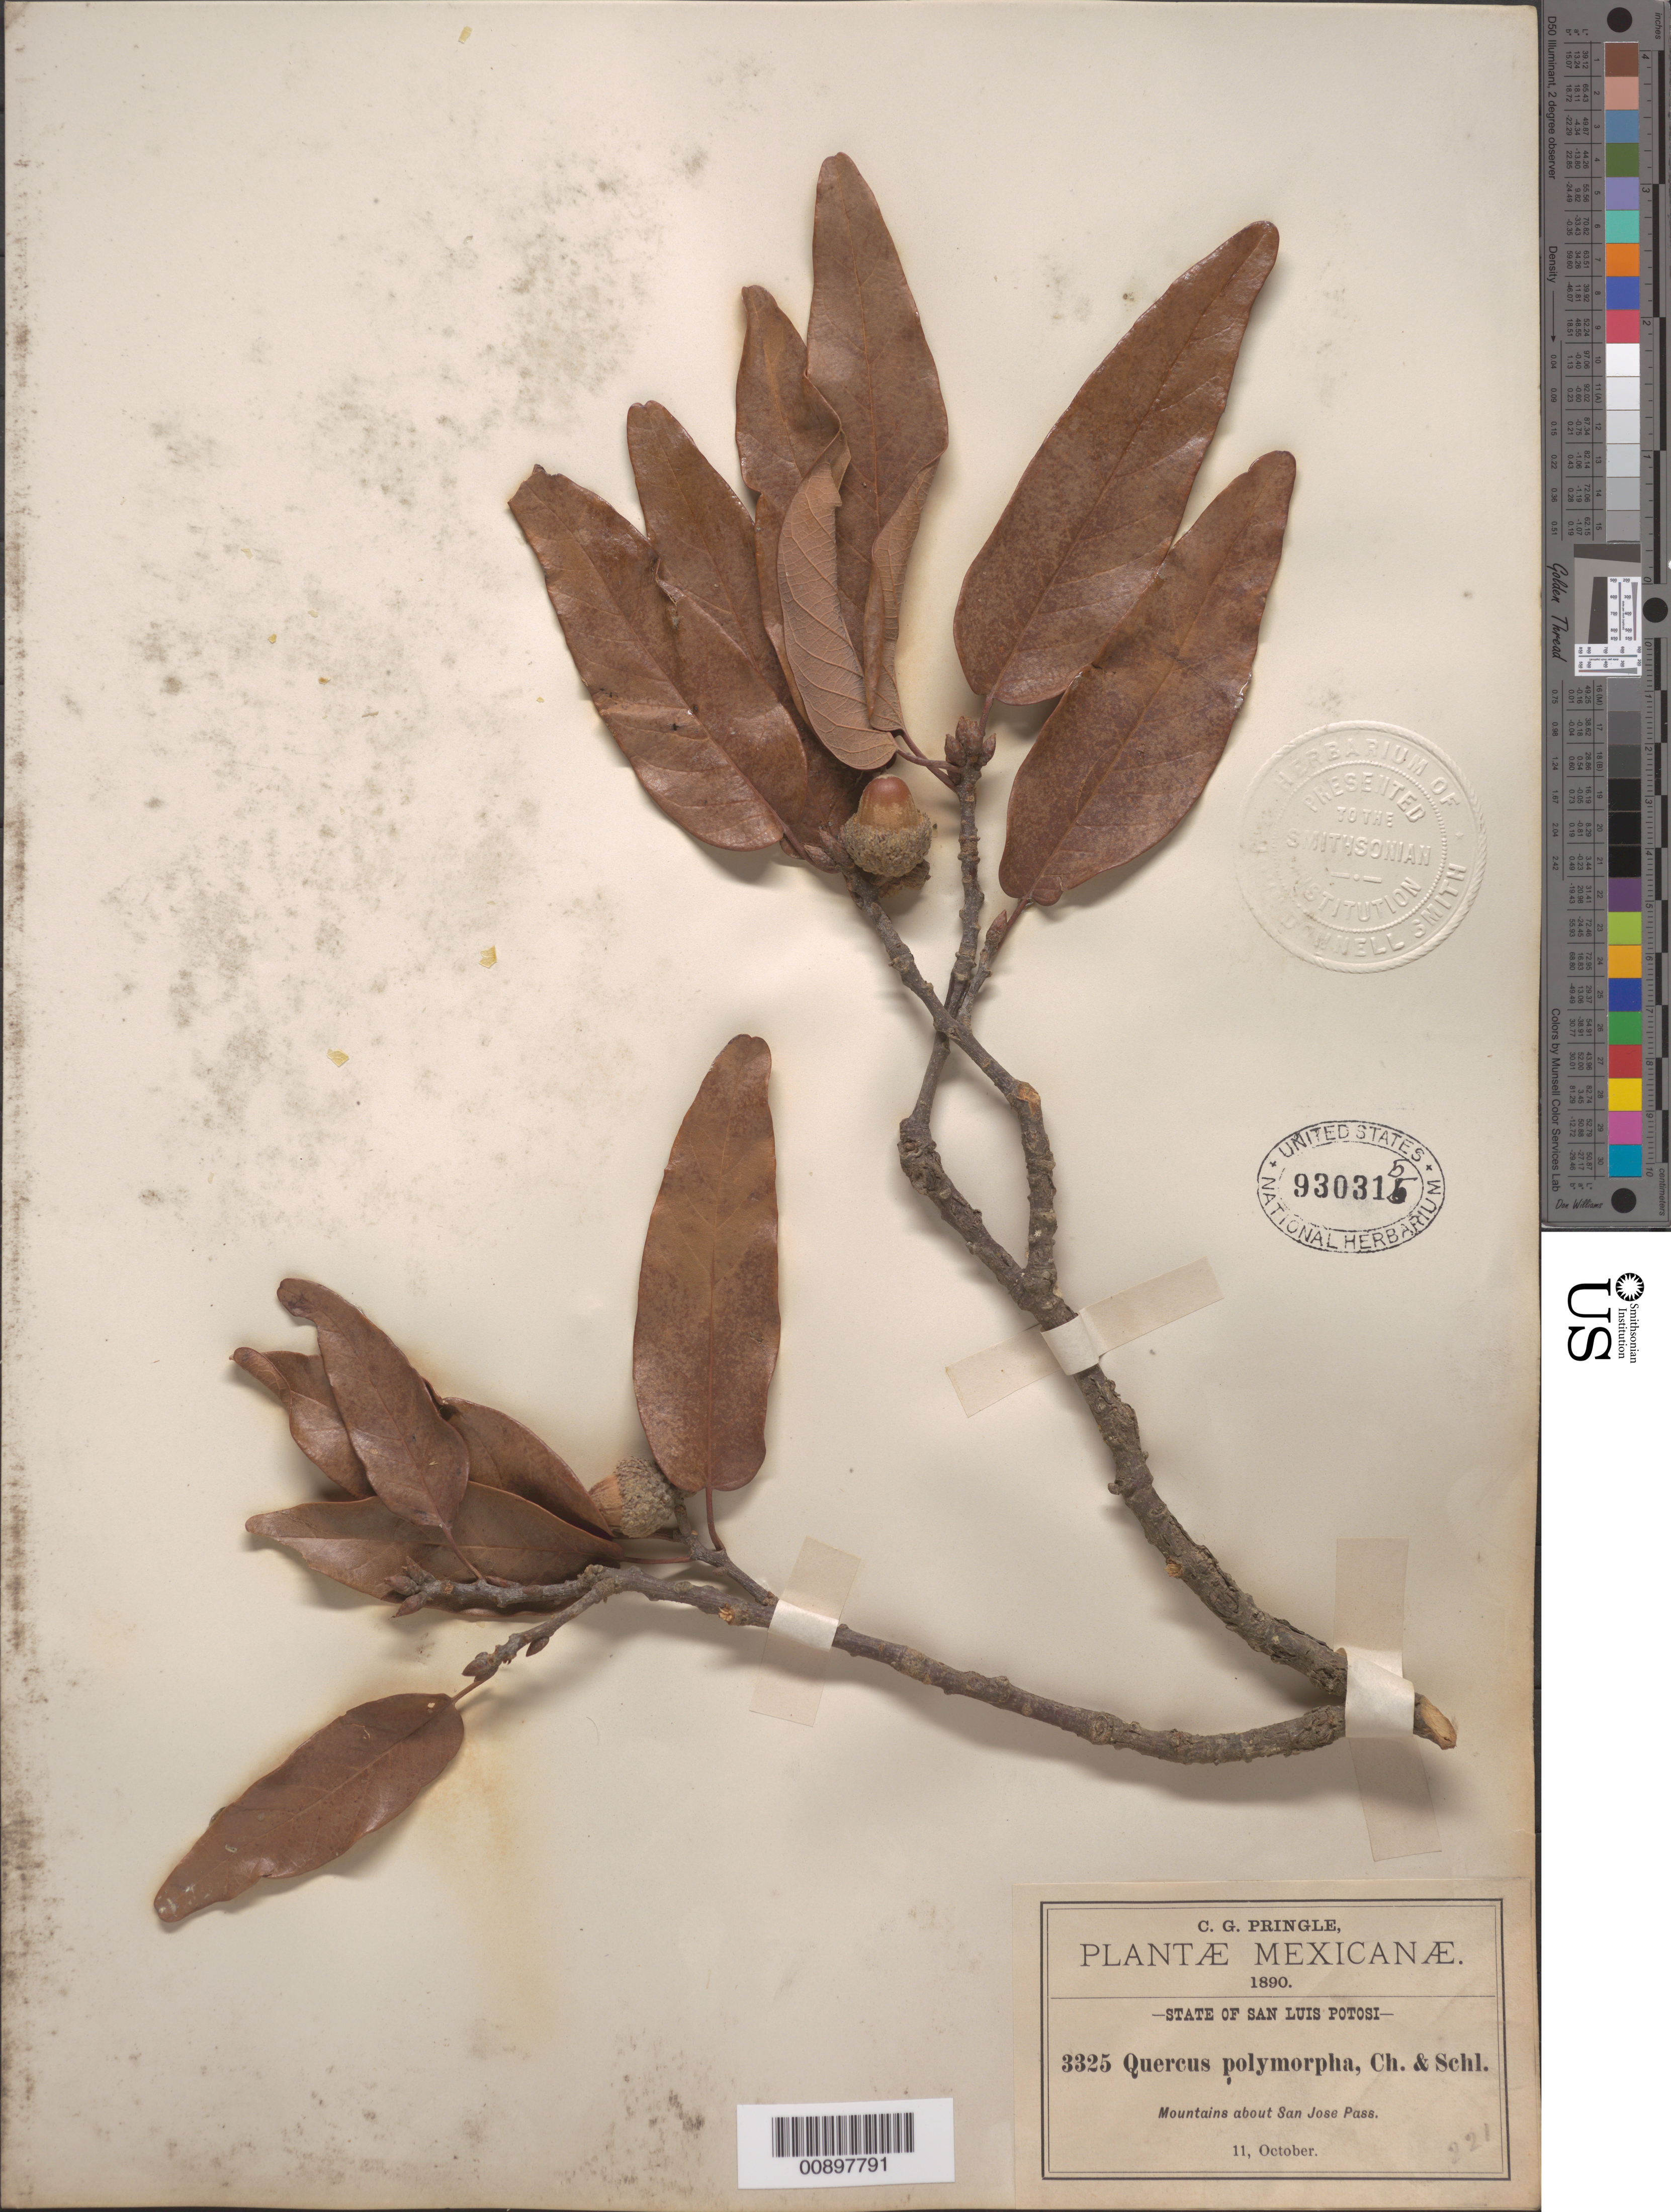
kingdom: Plantae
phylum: Tracheophyta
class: Magnoliopsida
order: Fagales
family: Fagaceae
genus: Quercus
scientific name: Quercus polymorpha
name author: Schltdl. & Cham.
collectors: C. G. Pringle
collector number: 3325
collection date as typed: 11 Oct 1890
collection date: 1890-10-11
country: Mexico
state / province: San Luis Potosí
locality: Mountains about San José Pass. San Luis Potosí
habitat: Mountains.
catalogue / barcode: US 930315